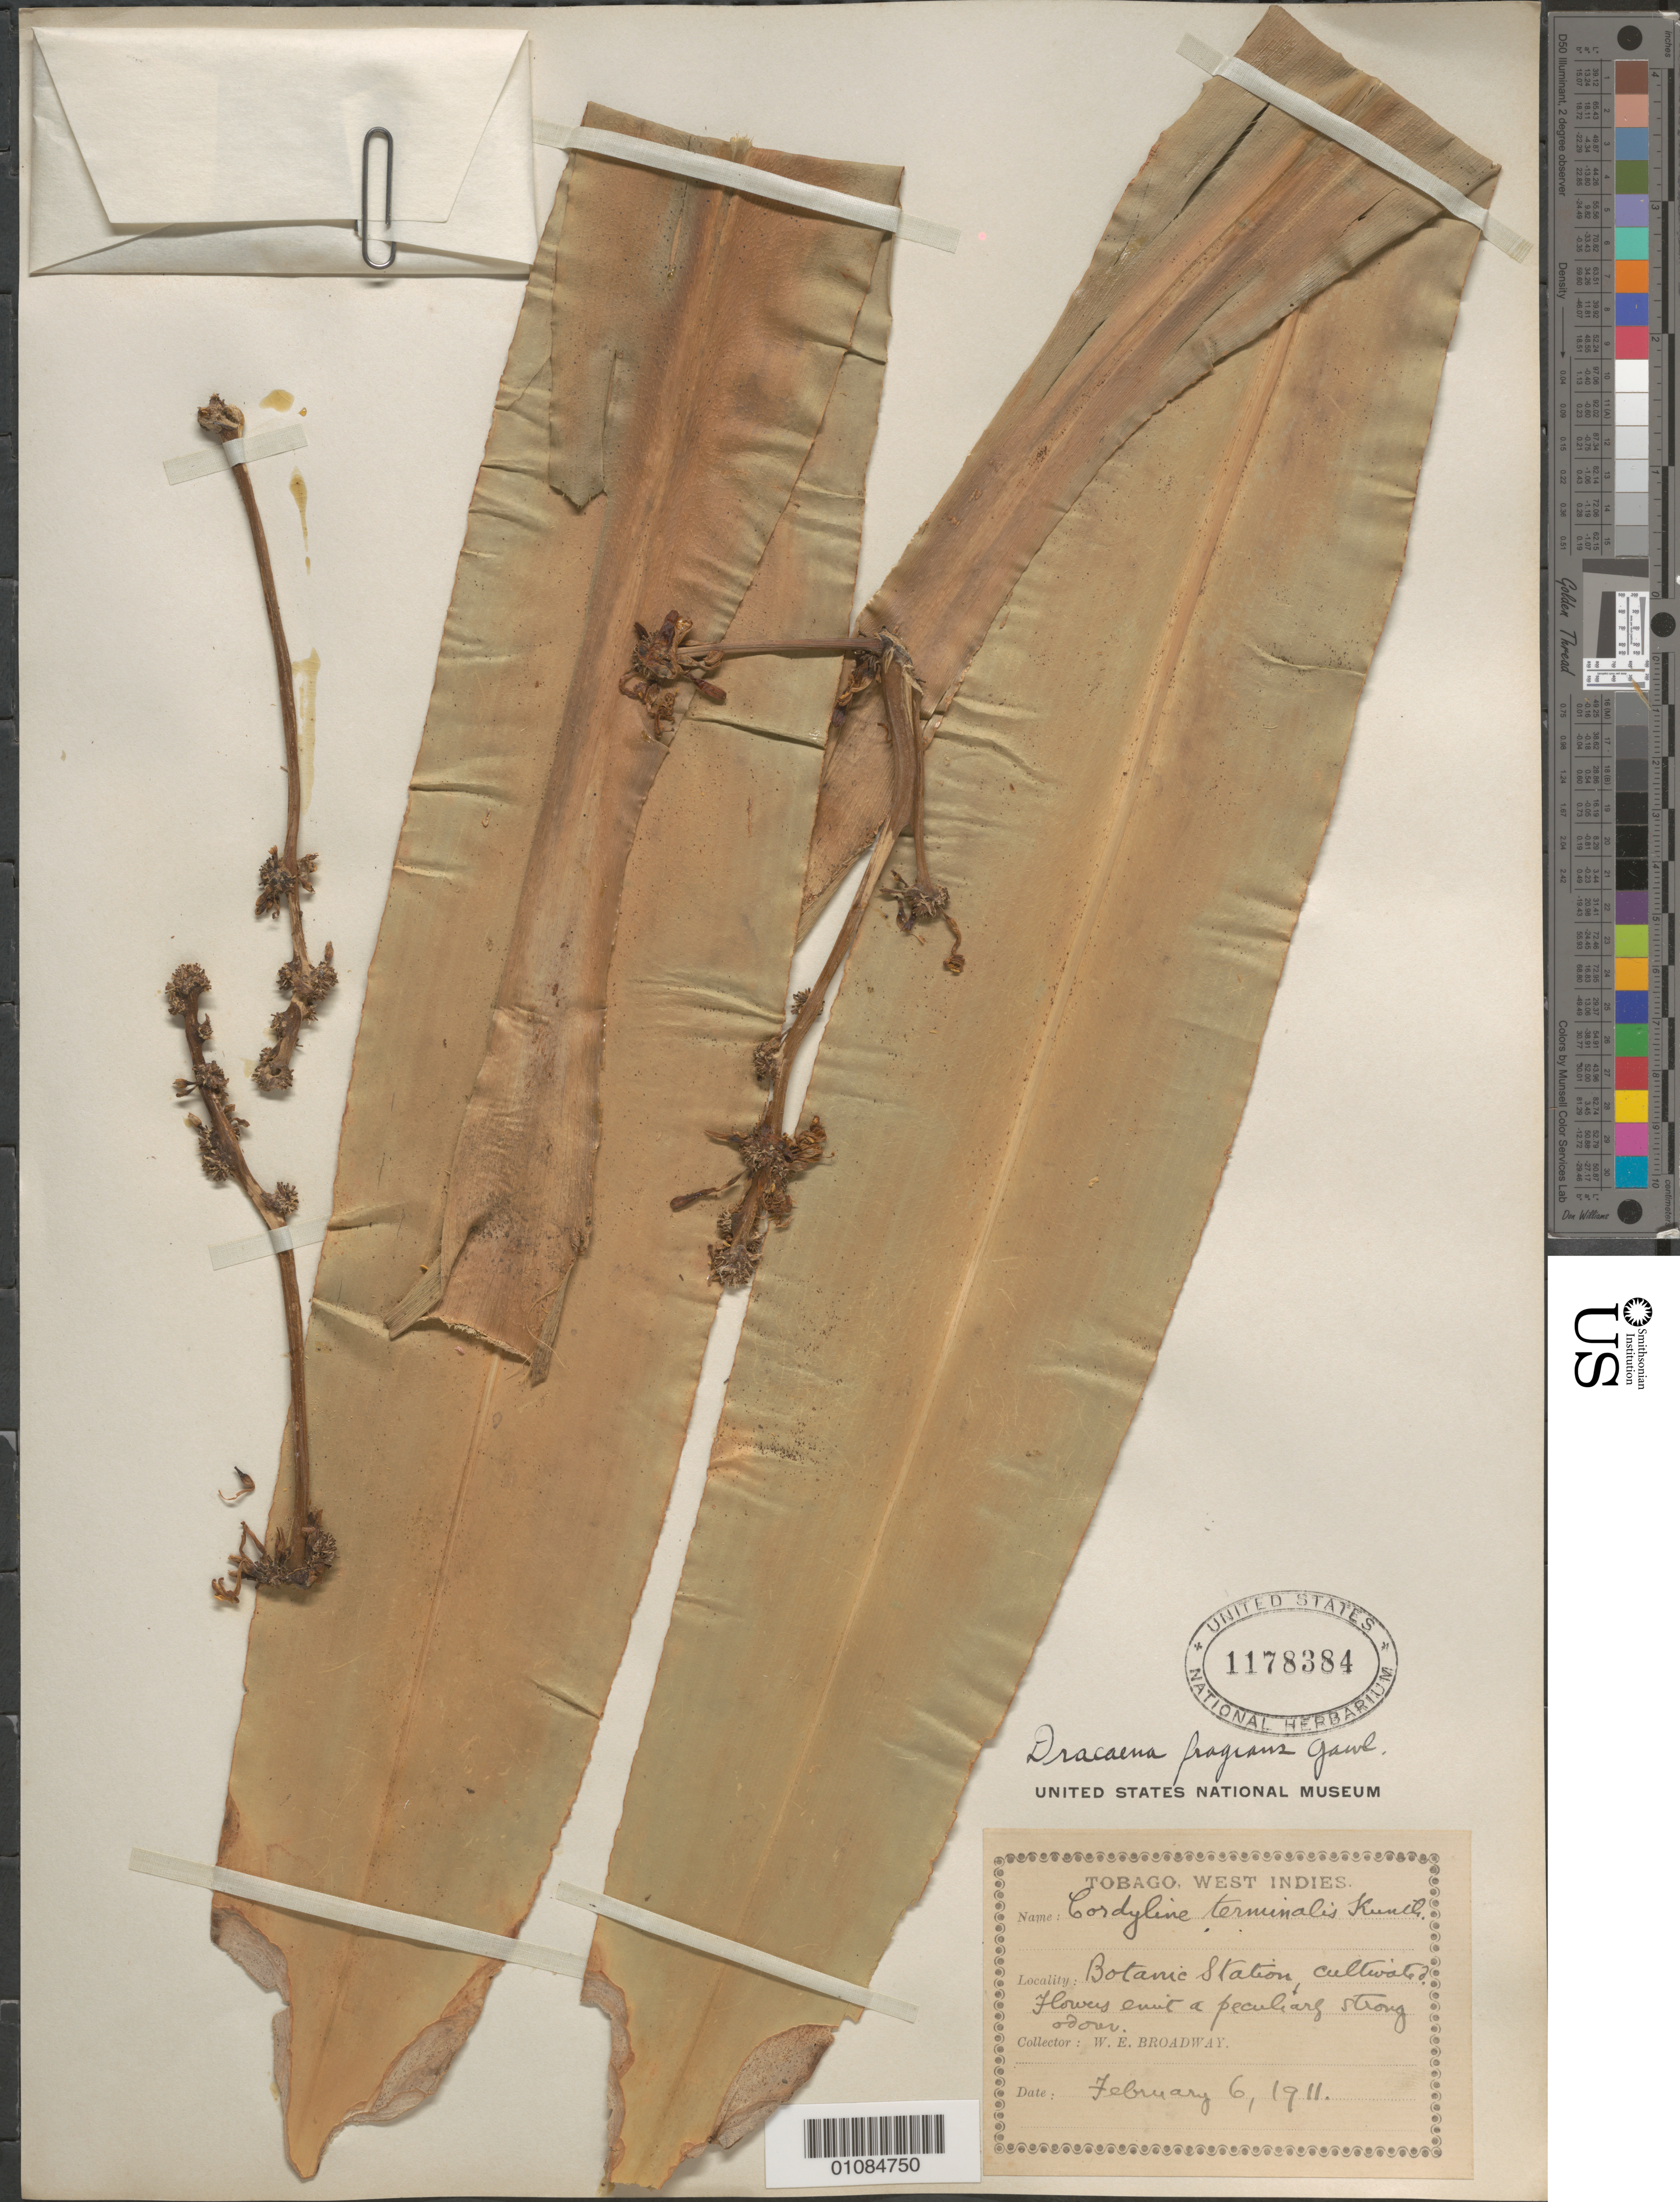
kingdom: Plantae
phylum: Tracheophyta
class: Liliopsida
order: Asparagales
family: Asparagaceae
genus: Dracaena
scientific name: Dracaena fragrans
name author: (L.) Ker Gawl.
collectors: W. E. Broadway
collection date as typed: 06 Feb 1911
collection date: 1911-02-06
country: Trinidad and Tobago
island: Tobago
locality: Botanic Station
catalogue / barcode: US 1178384